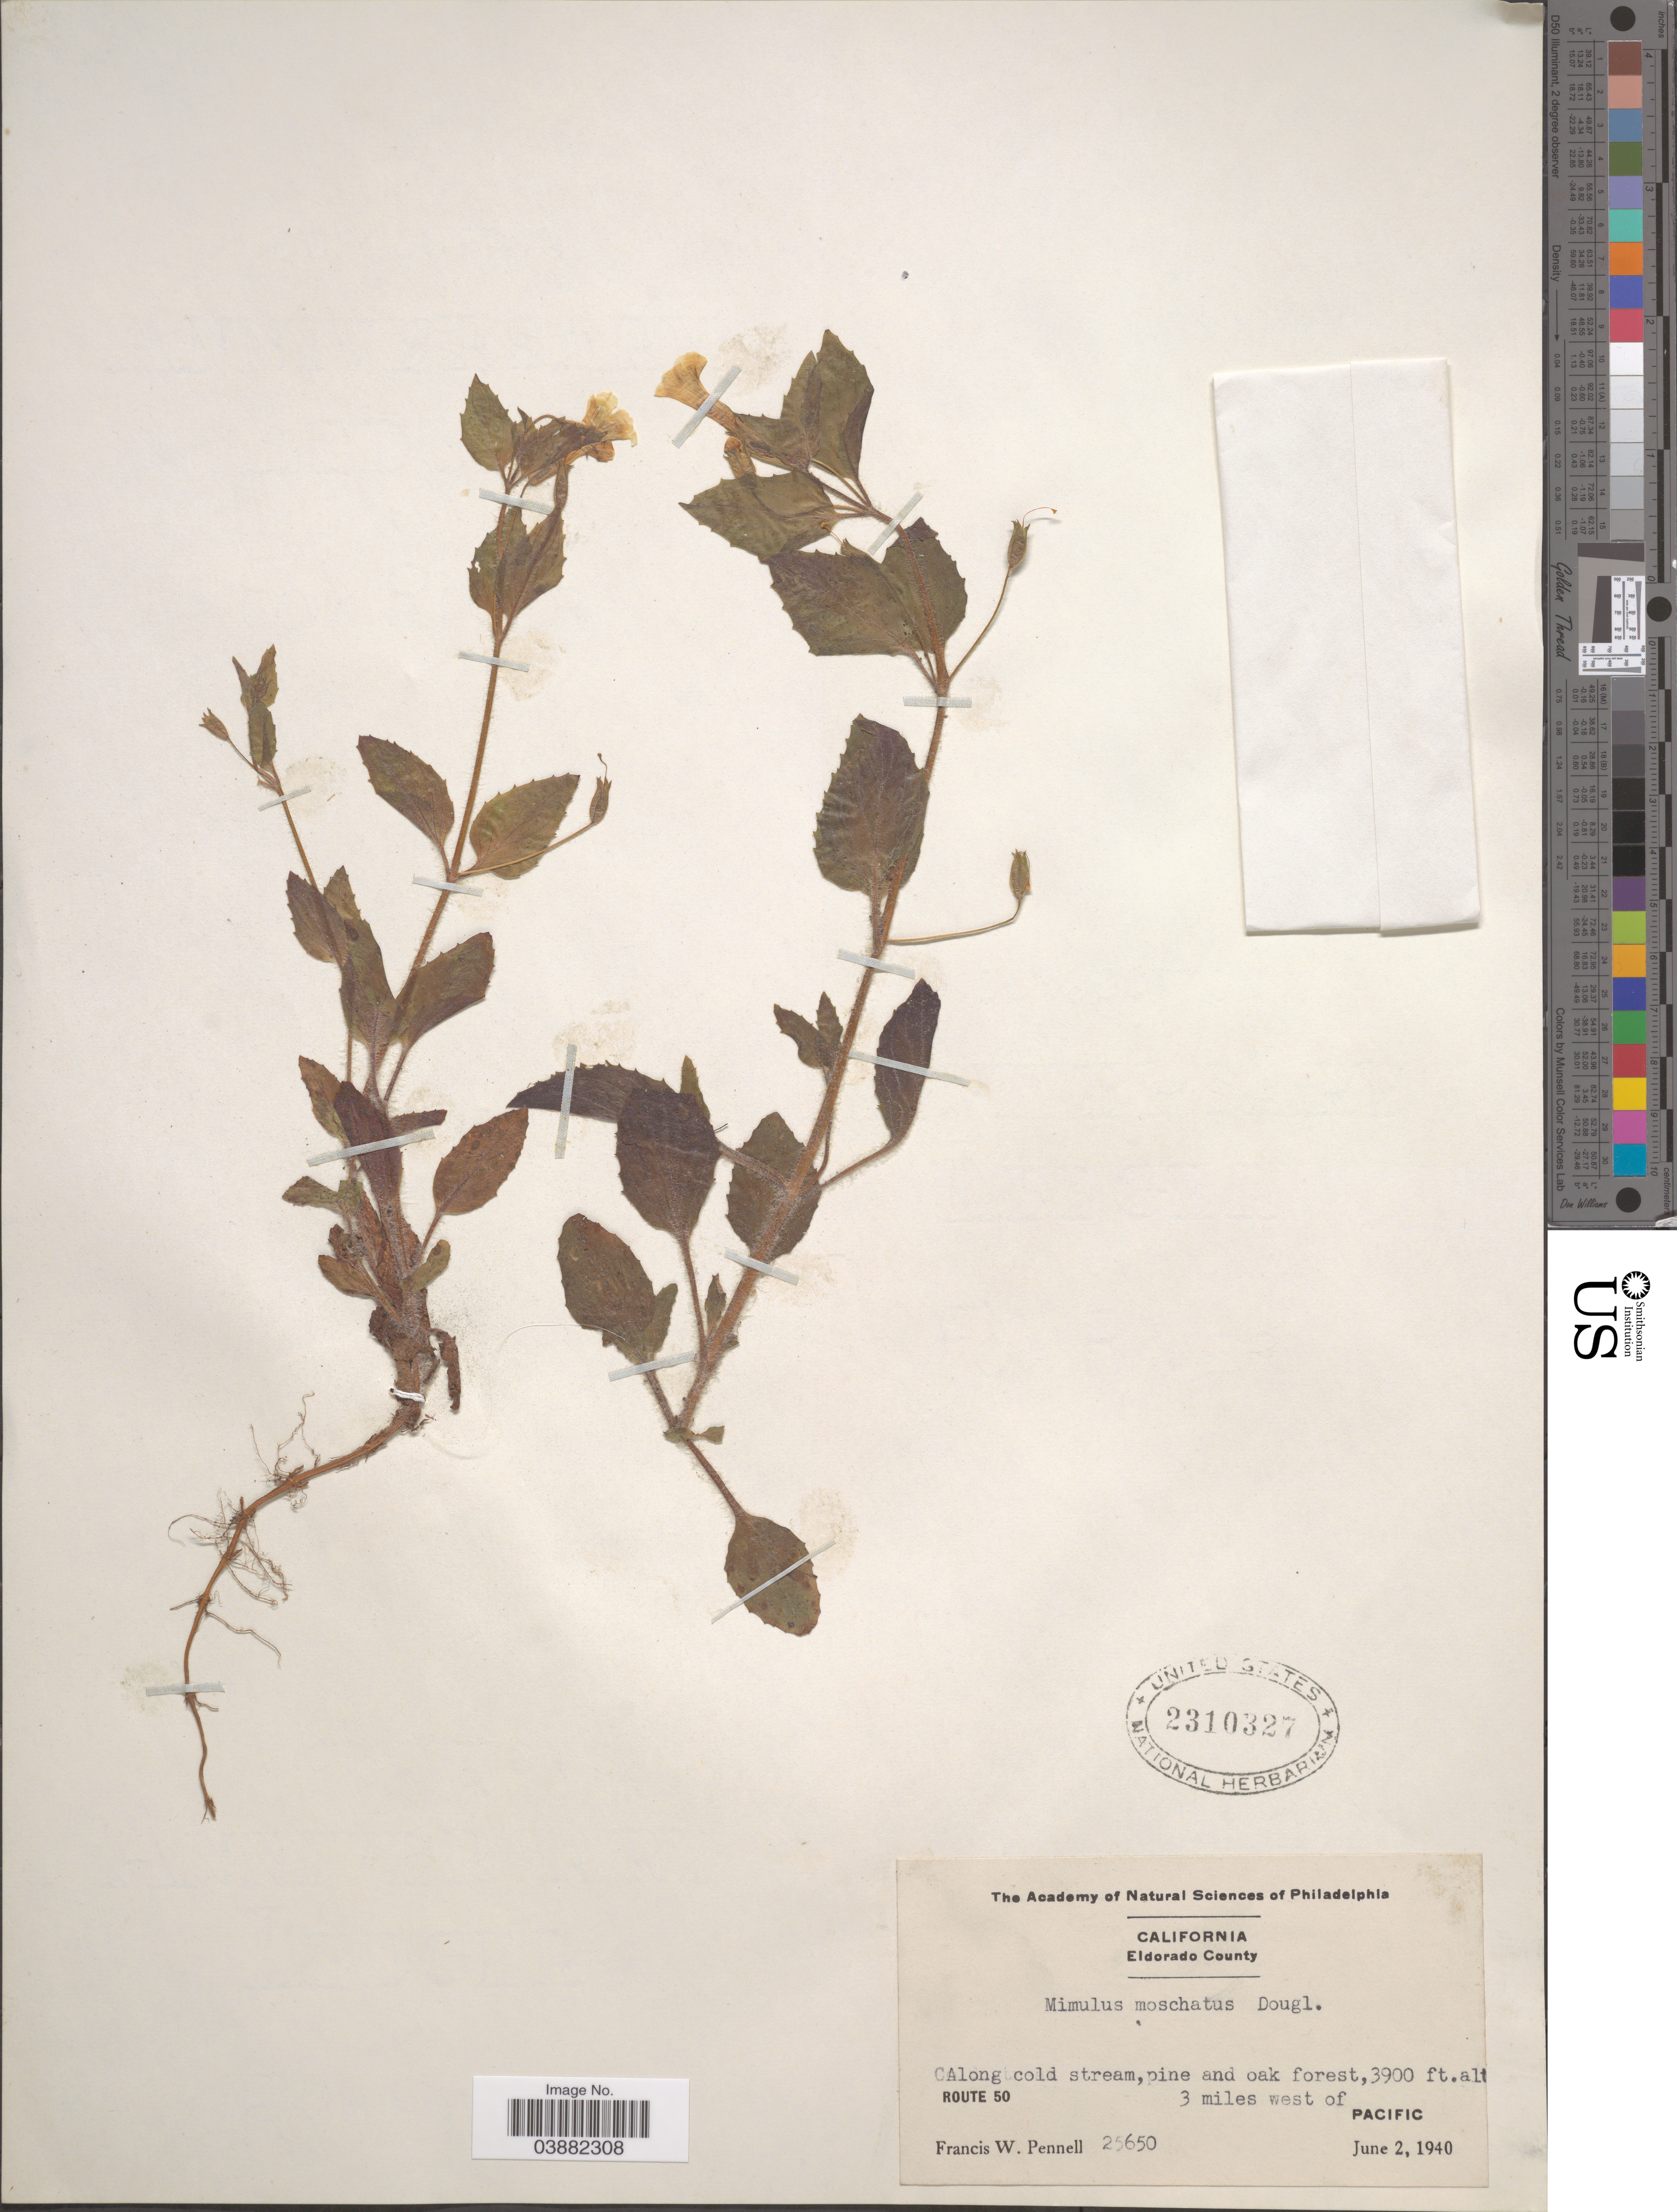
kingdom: Plantae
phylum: Tracheophyta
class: Magnoliopsida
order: Lamiales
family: Phrymaceae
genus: Mimulus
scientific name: Mimulus moschatus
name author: Douglas ex Lindl.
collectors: F. W. Pennell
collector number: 25650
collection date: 1940-06-02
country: United States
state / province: California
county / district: El Dorado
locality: Eldorado County. Route 50. 3 miles west of Pacific.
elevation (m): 1189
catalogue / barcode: US 2310327